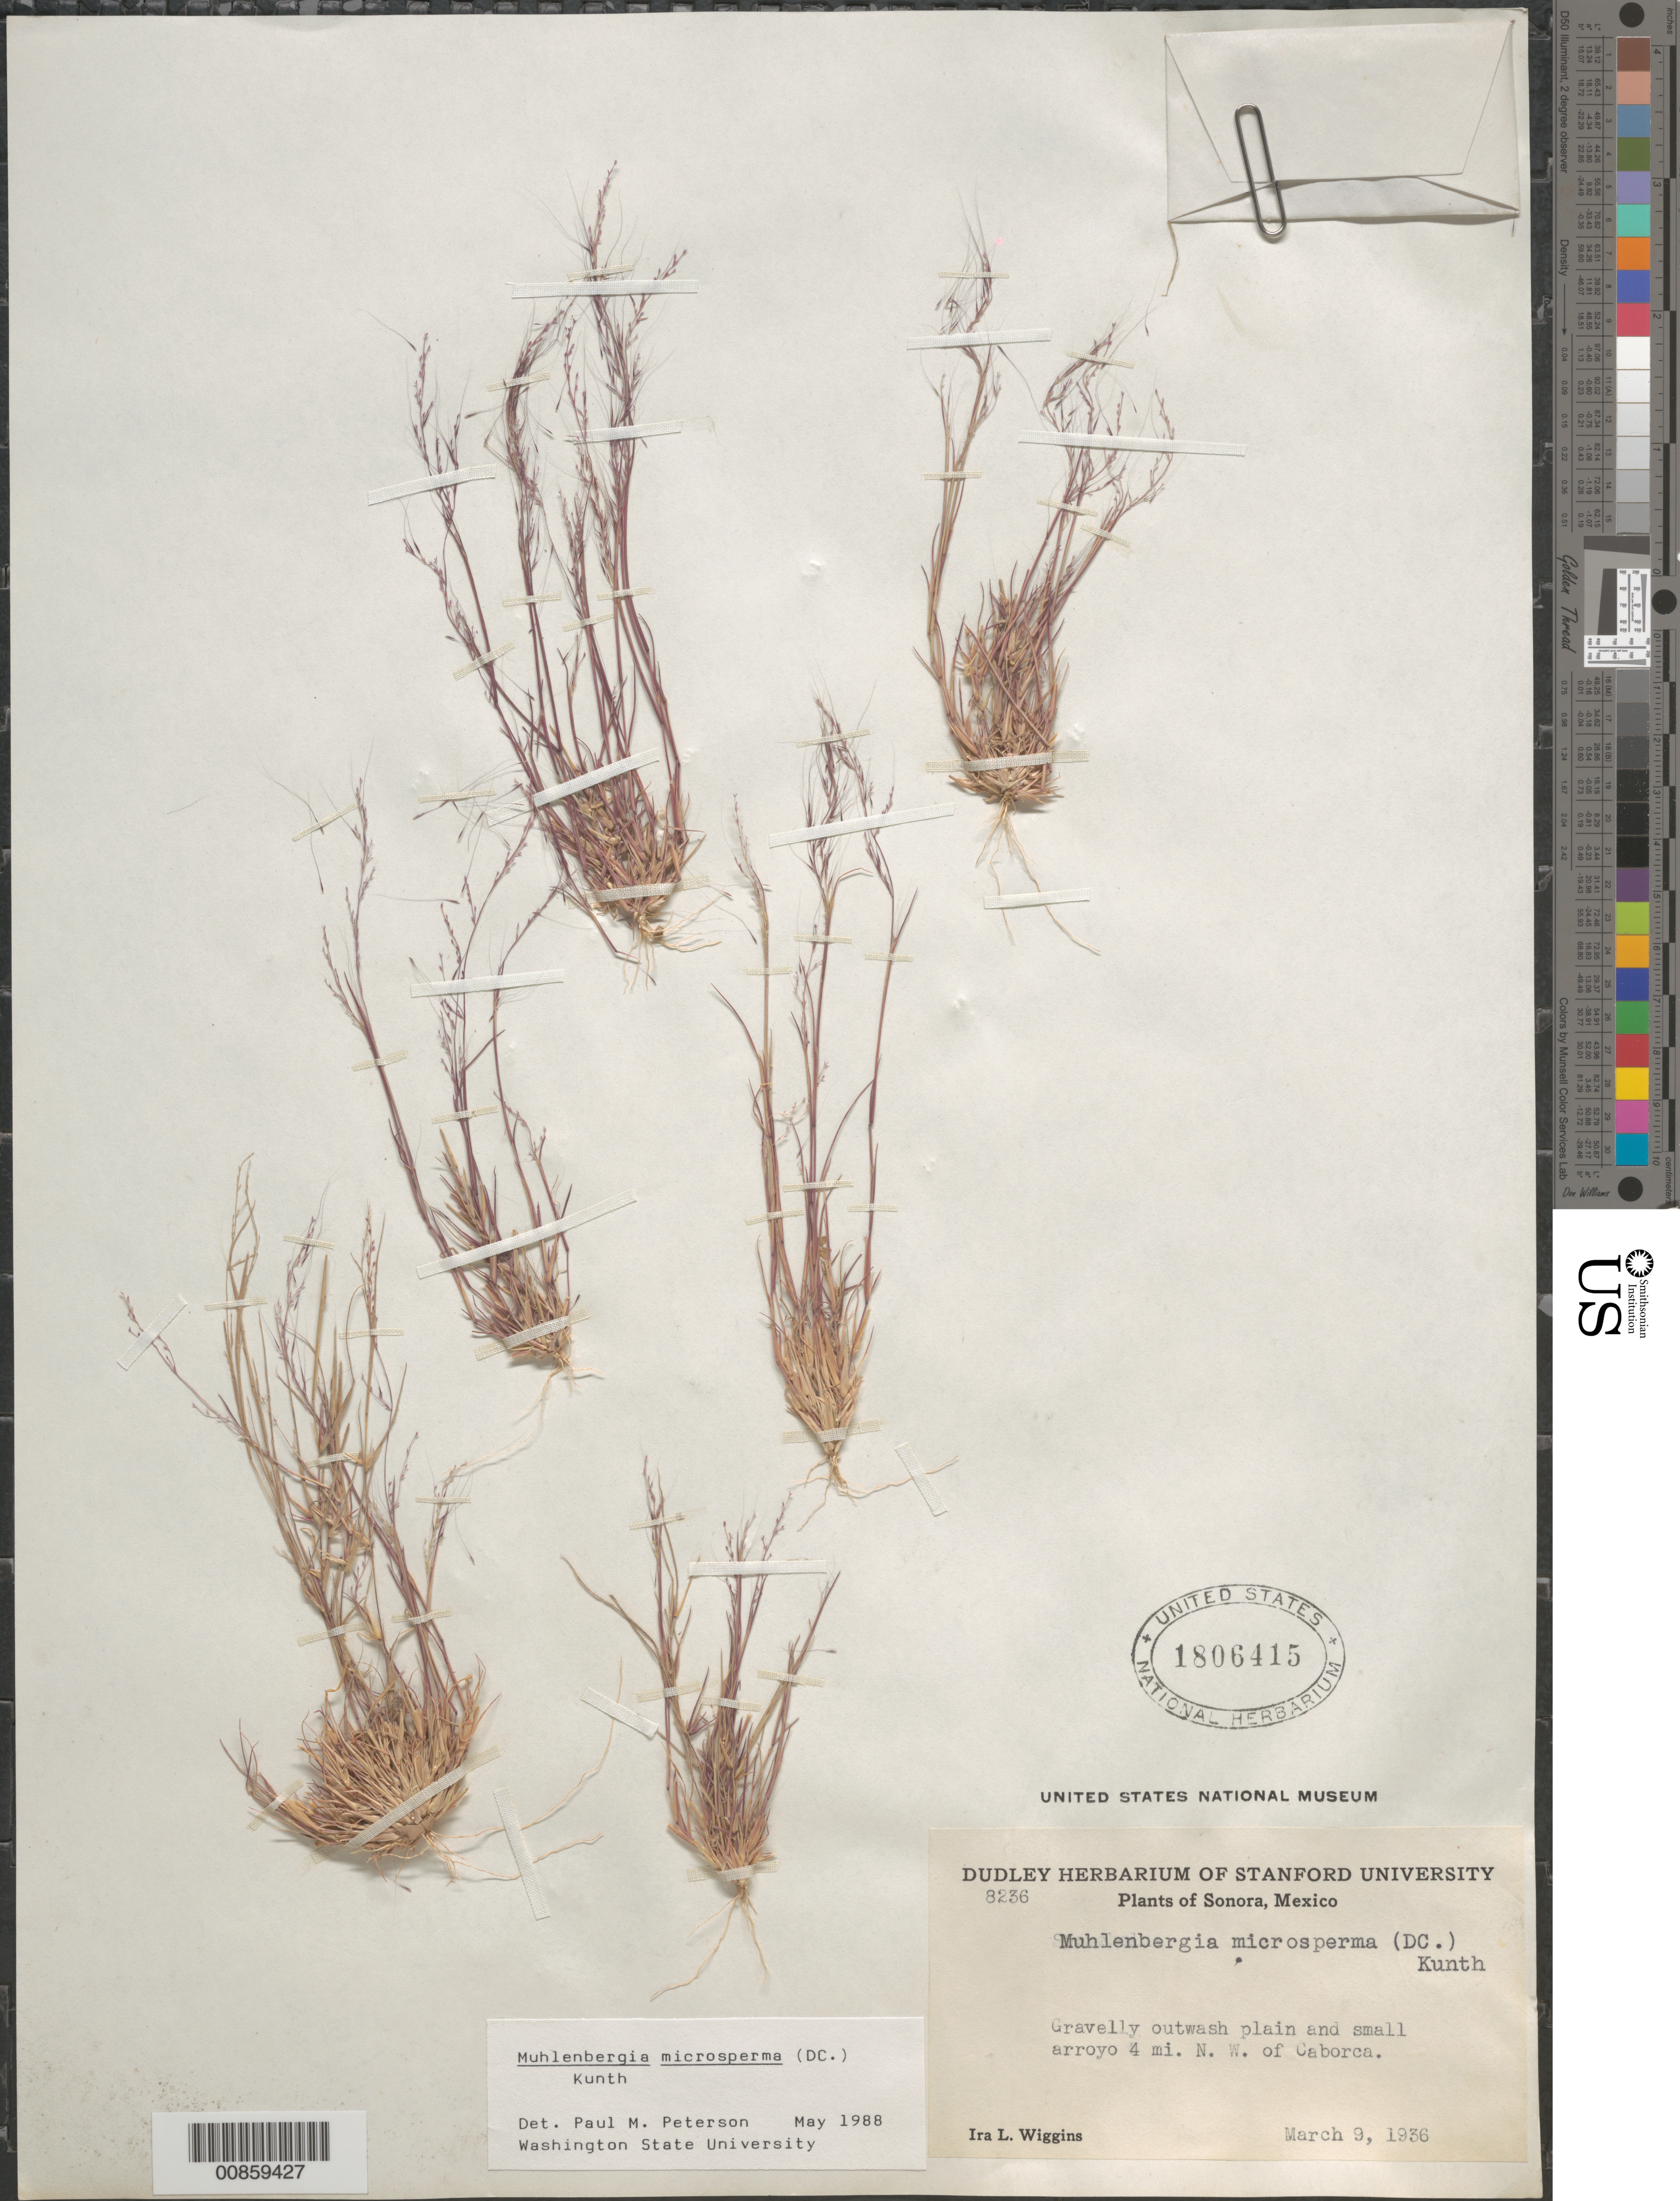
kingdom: Plantae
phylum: Tracheophyta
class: Liliopsida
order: Poales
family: Poaceae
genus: Muhlenbergia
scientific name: Muhlenbergia microsperma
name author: (DC.) Kunth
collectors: I. L. Wiggins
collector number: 8236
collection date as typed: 09 Mar 1936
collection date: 1936-03-09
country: Mexico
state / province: Sonora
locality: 4 mi NW of Caborca, Son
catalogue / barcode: US 1806415